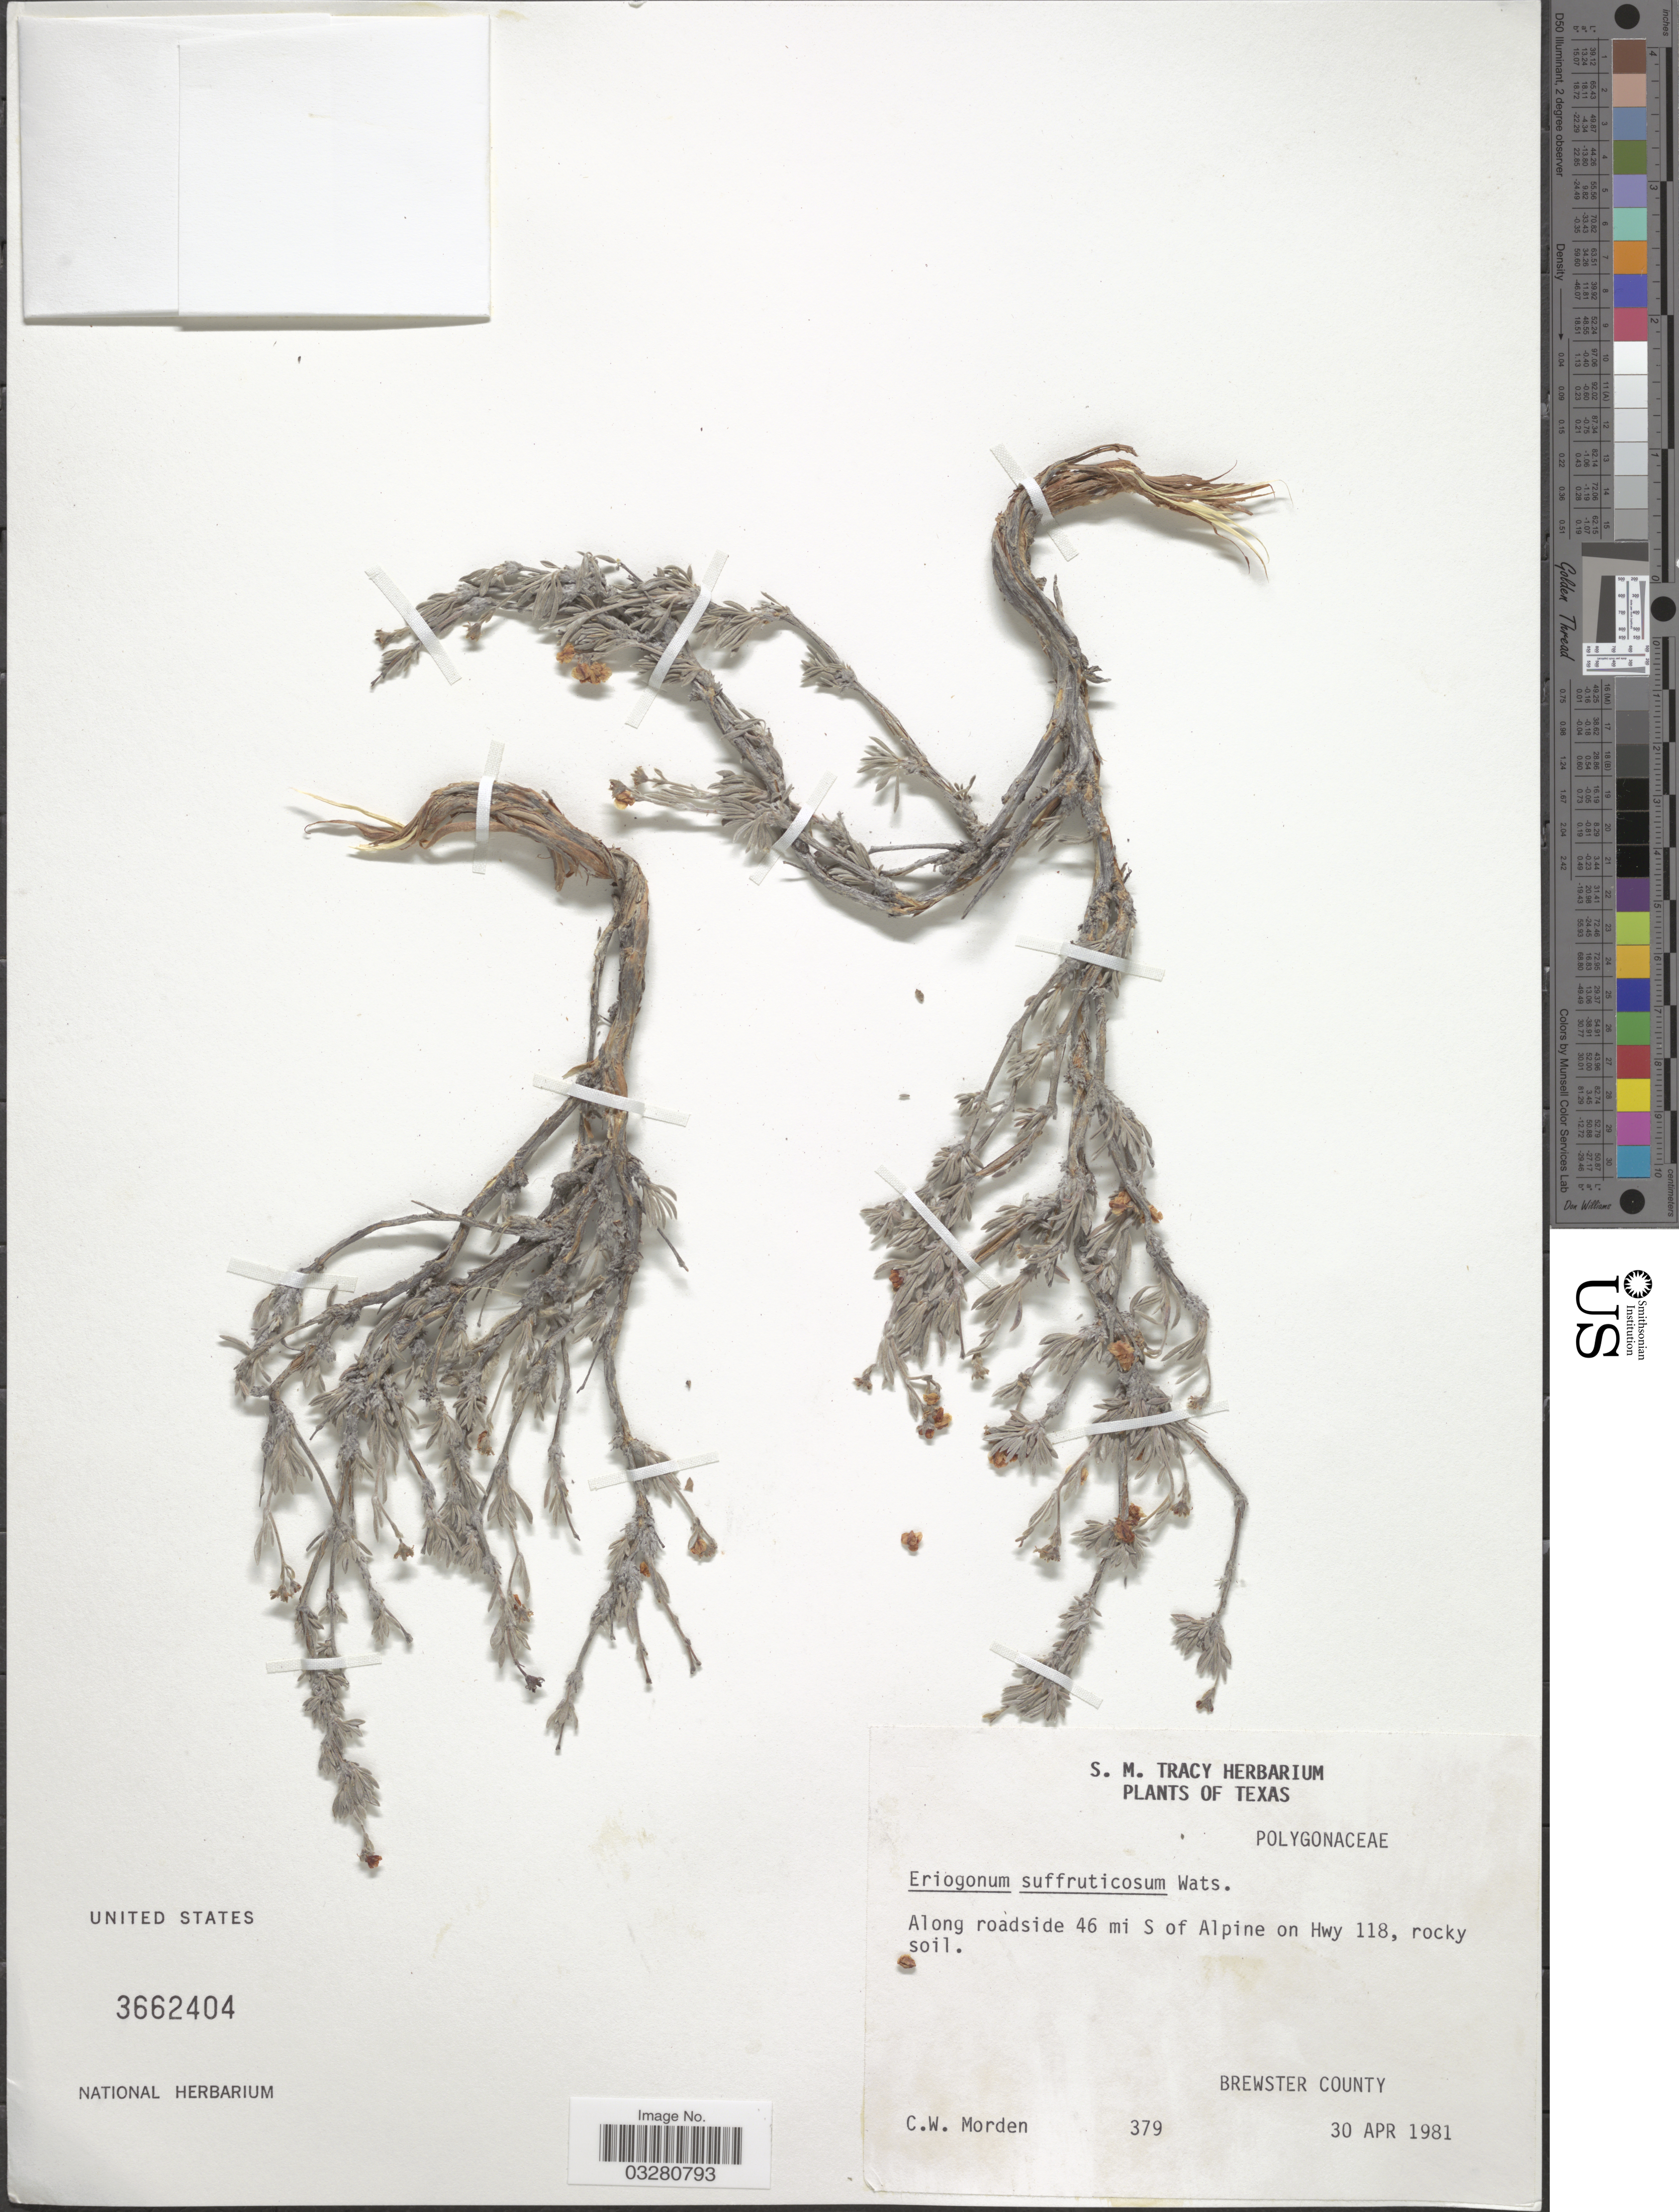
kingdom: Plantae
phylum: Tracheophyta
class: Magnoliopsida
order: Caryophyllales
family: Polygonaceae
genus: Eriogonum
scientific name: Eriogonum suffruticosum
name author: S. Watson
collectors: C. Morden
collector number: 379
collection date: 1981-04-30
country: United States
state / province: Texas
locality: Along roadside 46 mi S of Alpine on Hwy 118. Brewster County.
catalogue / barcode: US 3662404